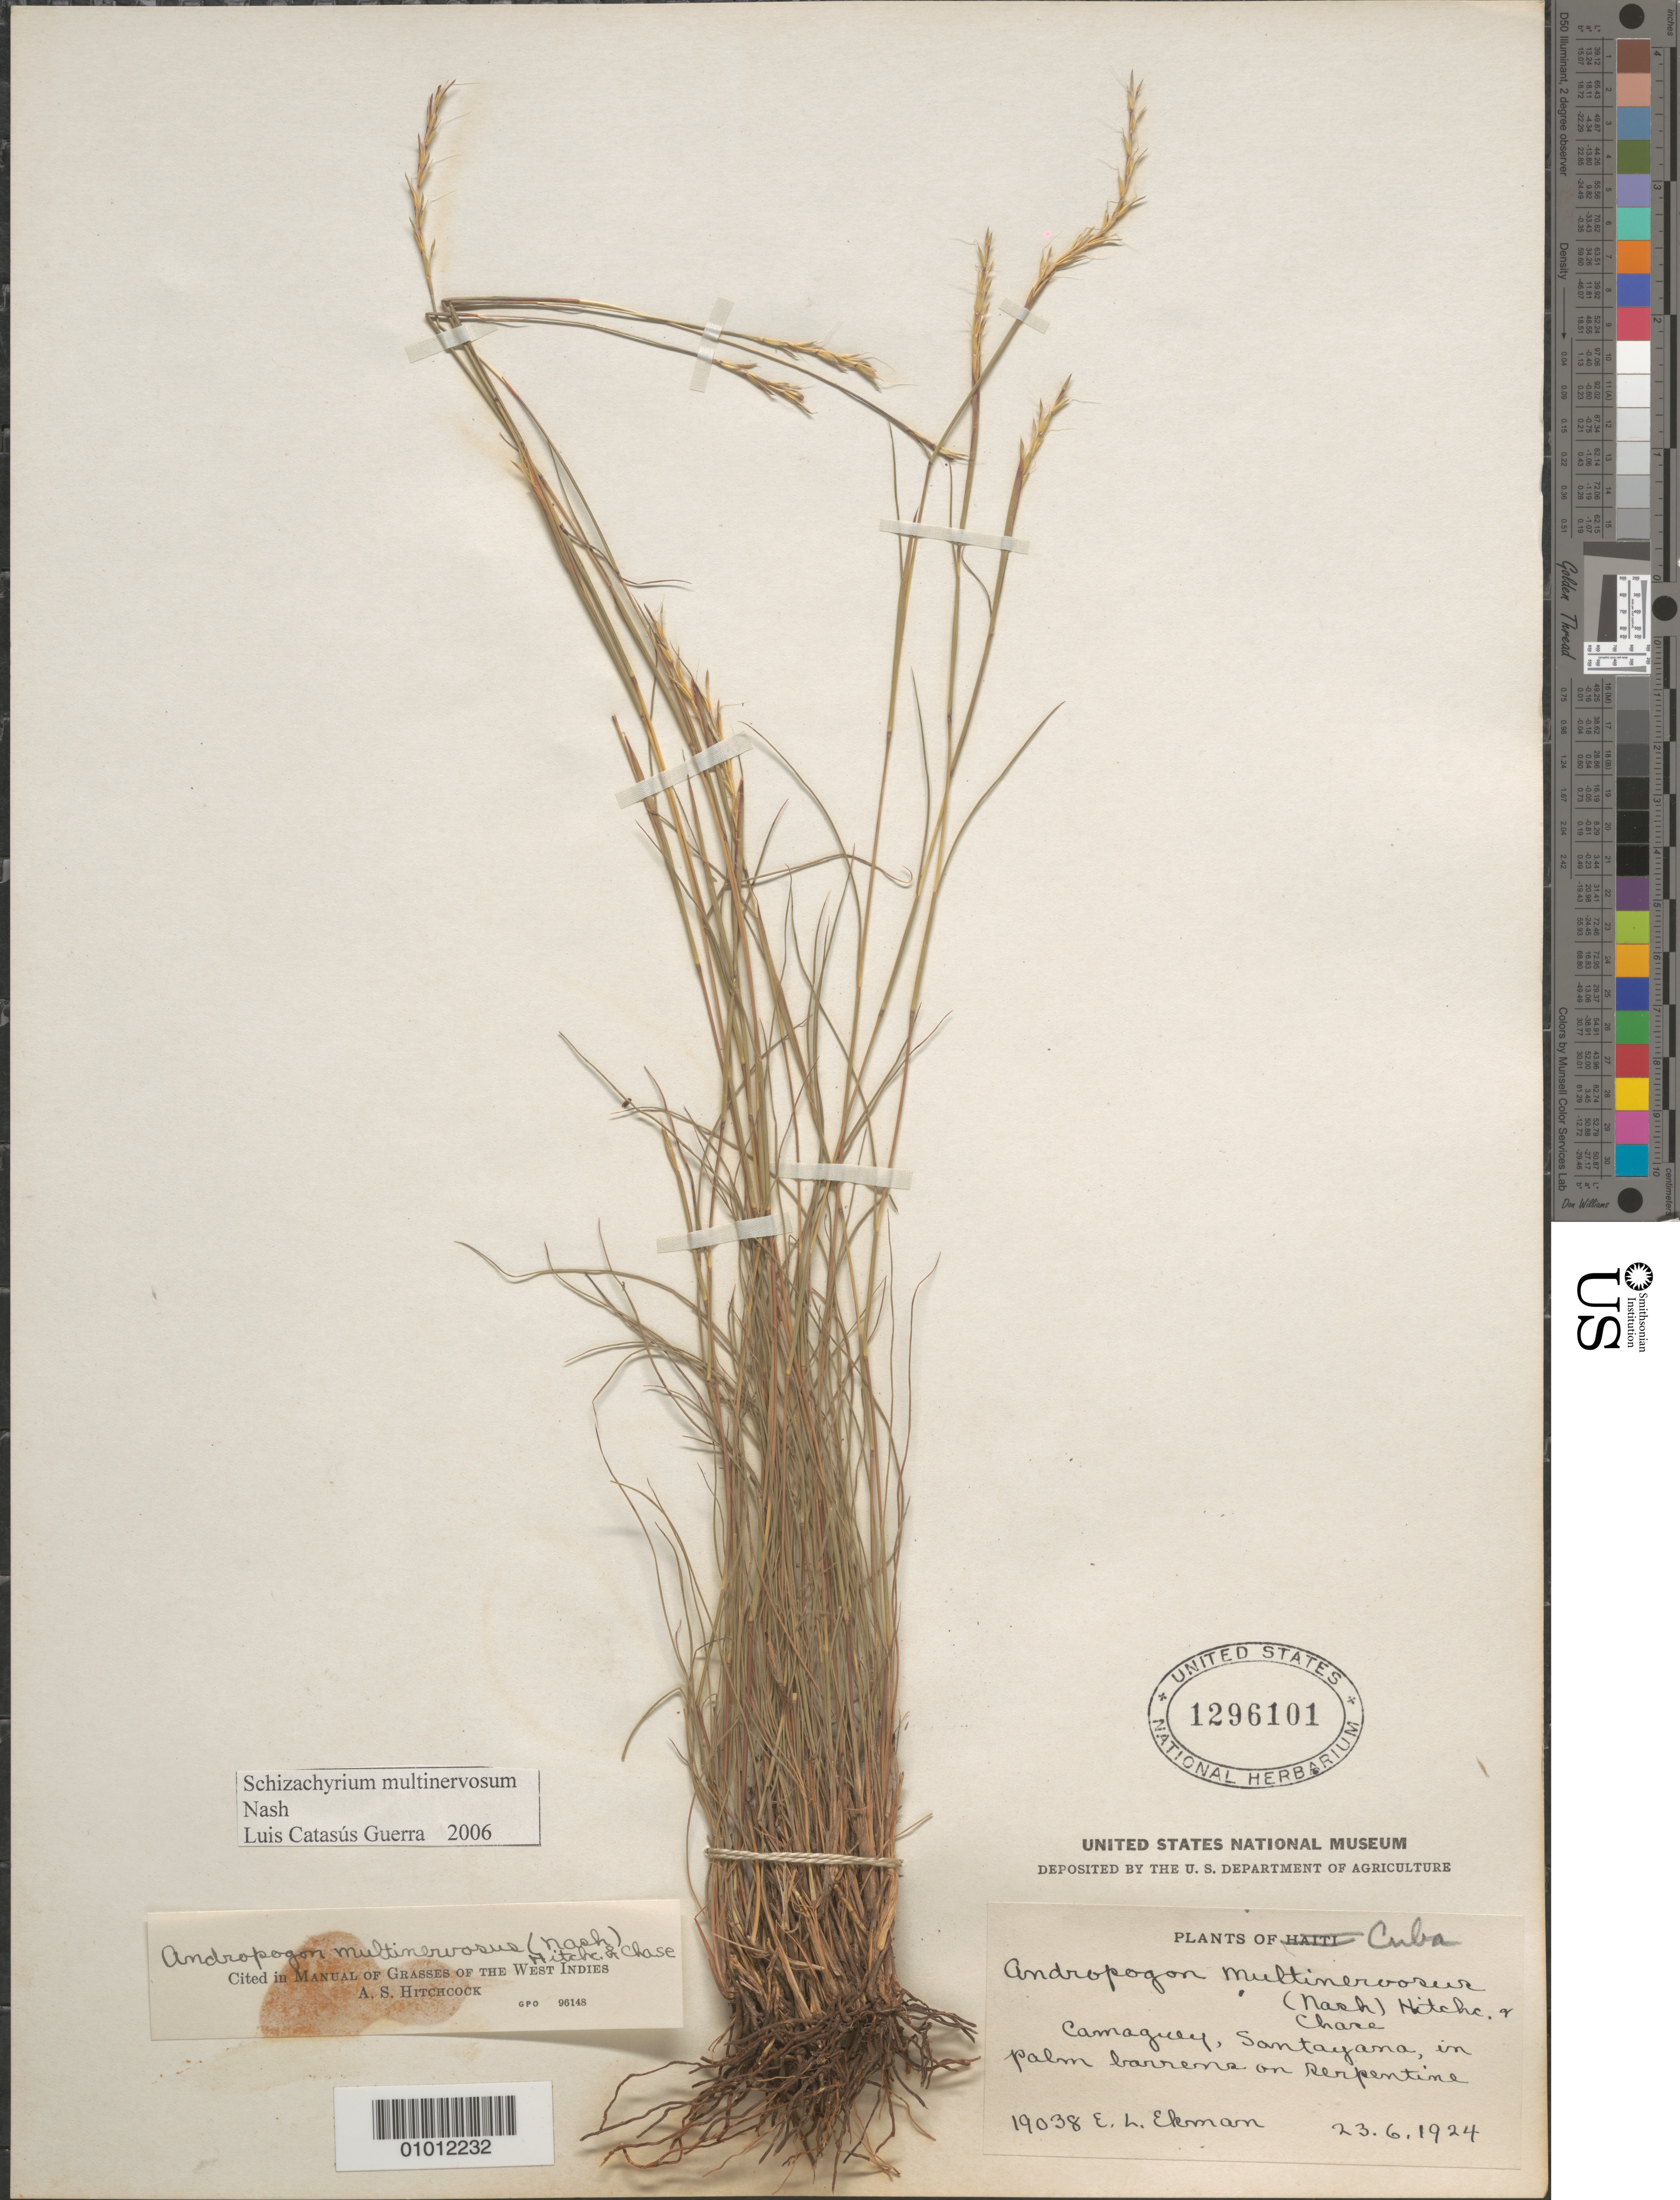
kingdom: Plantae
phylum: Tracheophyta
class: Liliopsida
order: Poales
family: Poaceae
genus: Schizachyrium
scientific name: Schizachyrium multinervosum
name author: Nash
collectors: E. L. Ekman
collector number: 19038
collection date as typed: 23 Jun 1924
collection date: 1924-06-23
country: Cuba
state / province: Camagüey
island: Cuba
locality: Camaguey, Santayama in palm barrens on serpentine soil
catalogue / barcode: US 1296101